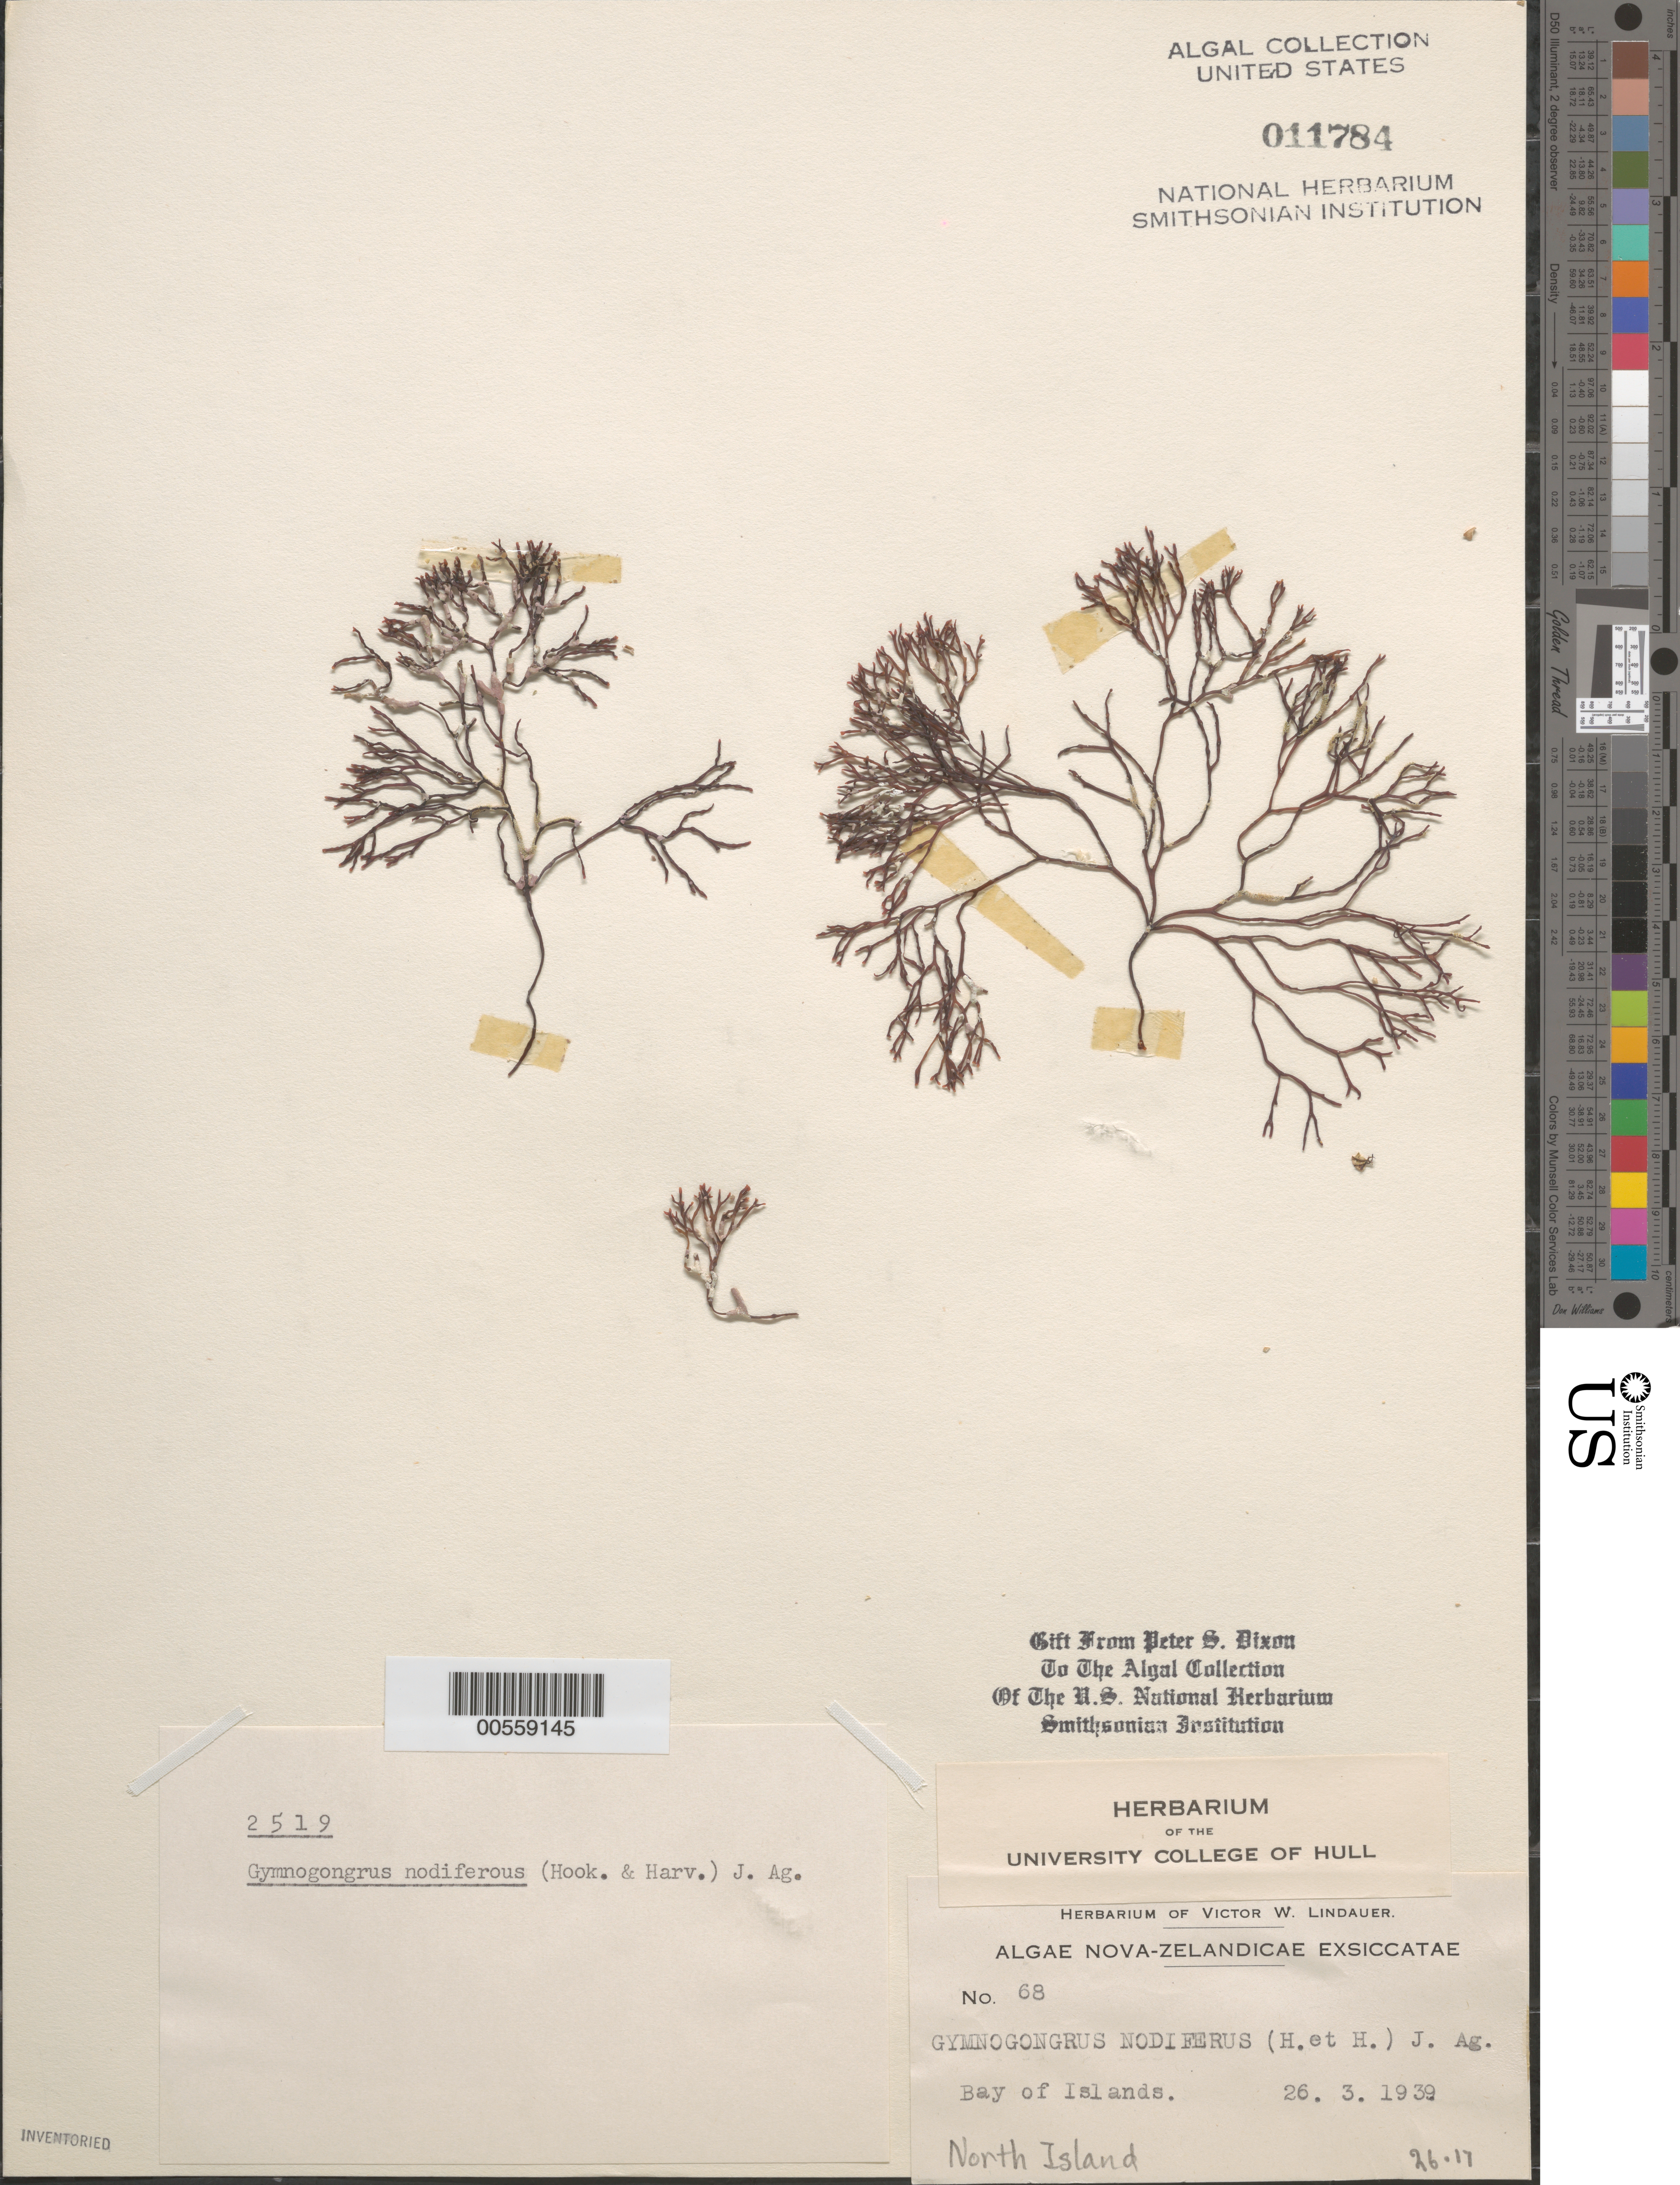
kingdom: Plantae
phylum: Rhodophyta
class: Florideophyceae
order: Gigartinales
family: Phyllophoraceae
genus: Gymnogongrus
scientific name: Gymnogongrus nodiferus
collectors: V. Lindauer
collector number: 68 & PSD 2519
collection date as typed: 26 Mar 1939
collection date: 1939-03-26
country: New Zealand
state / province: Northland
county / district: Far North District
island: North Island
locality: Bay of Islands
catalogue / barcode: US 11784